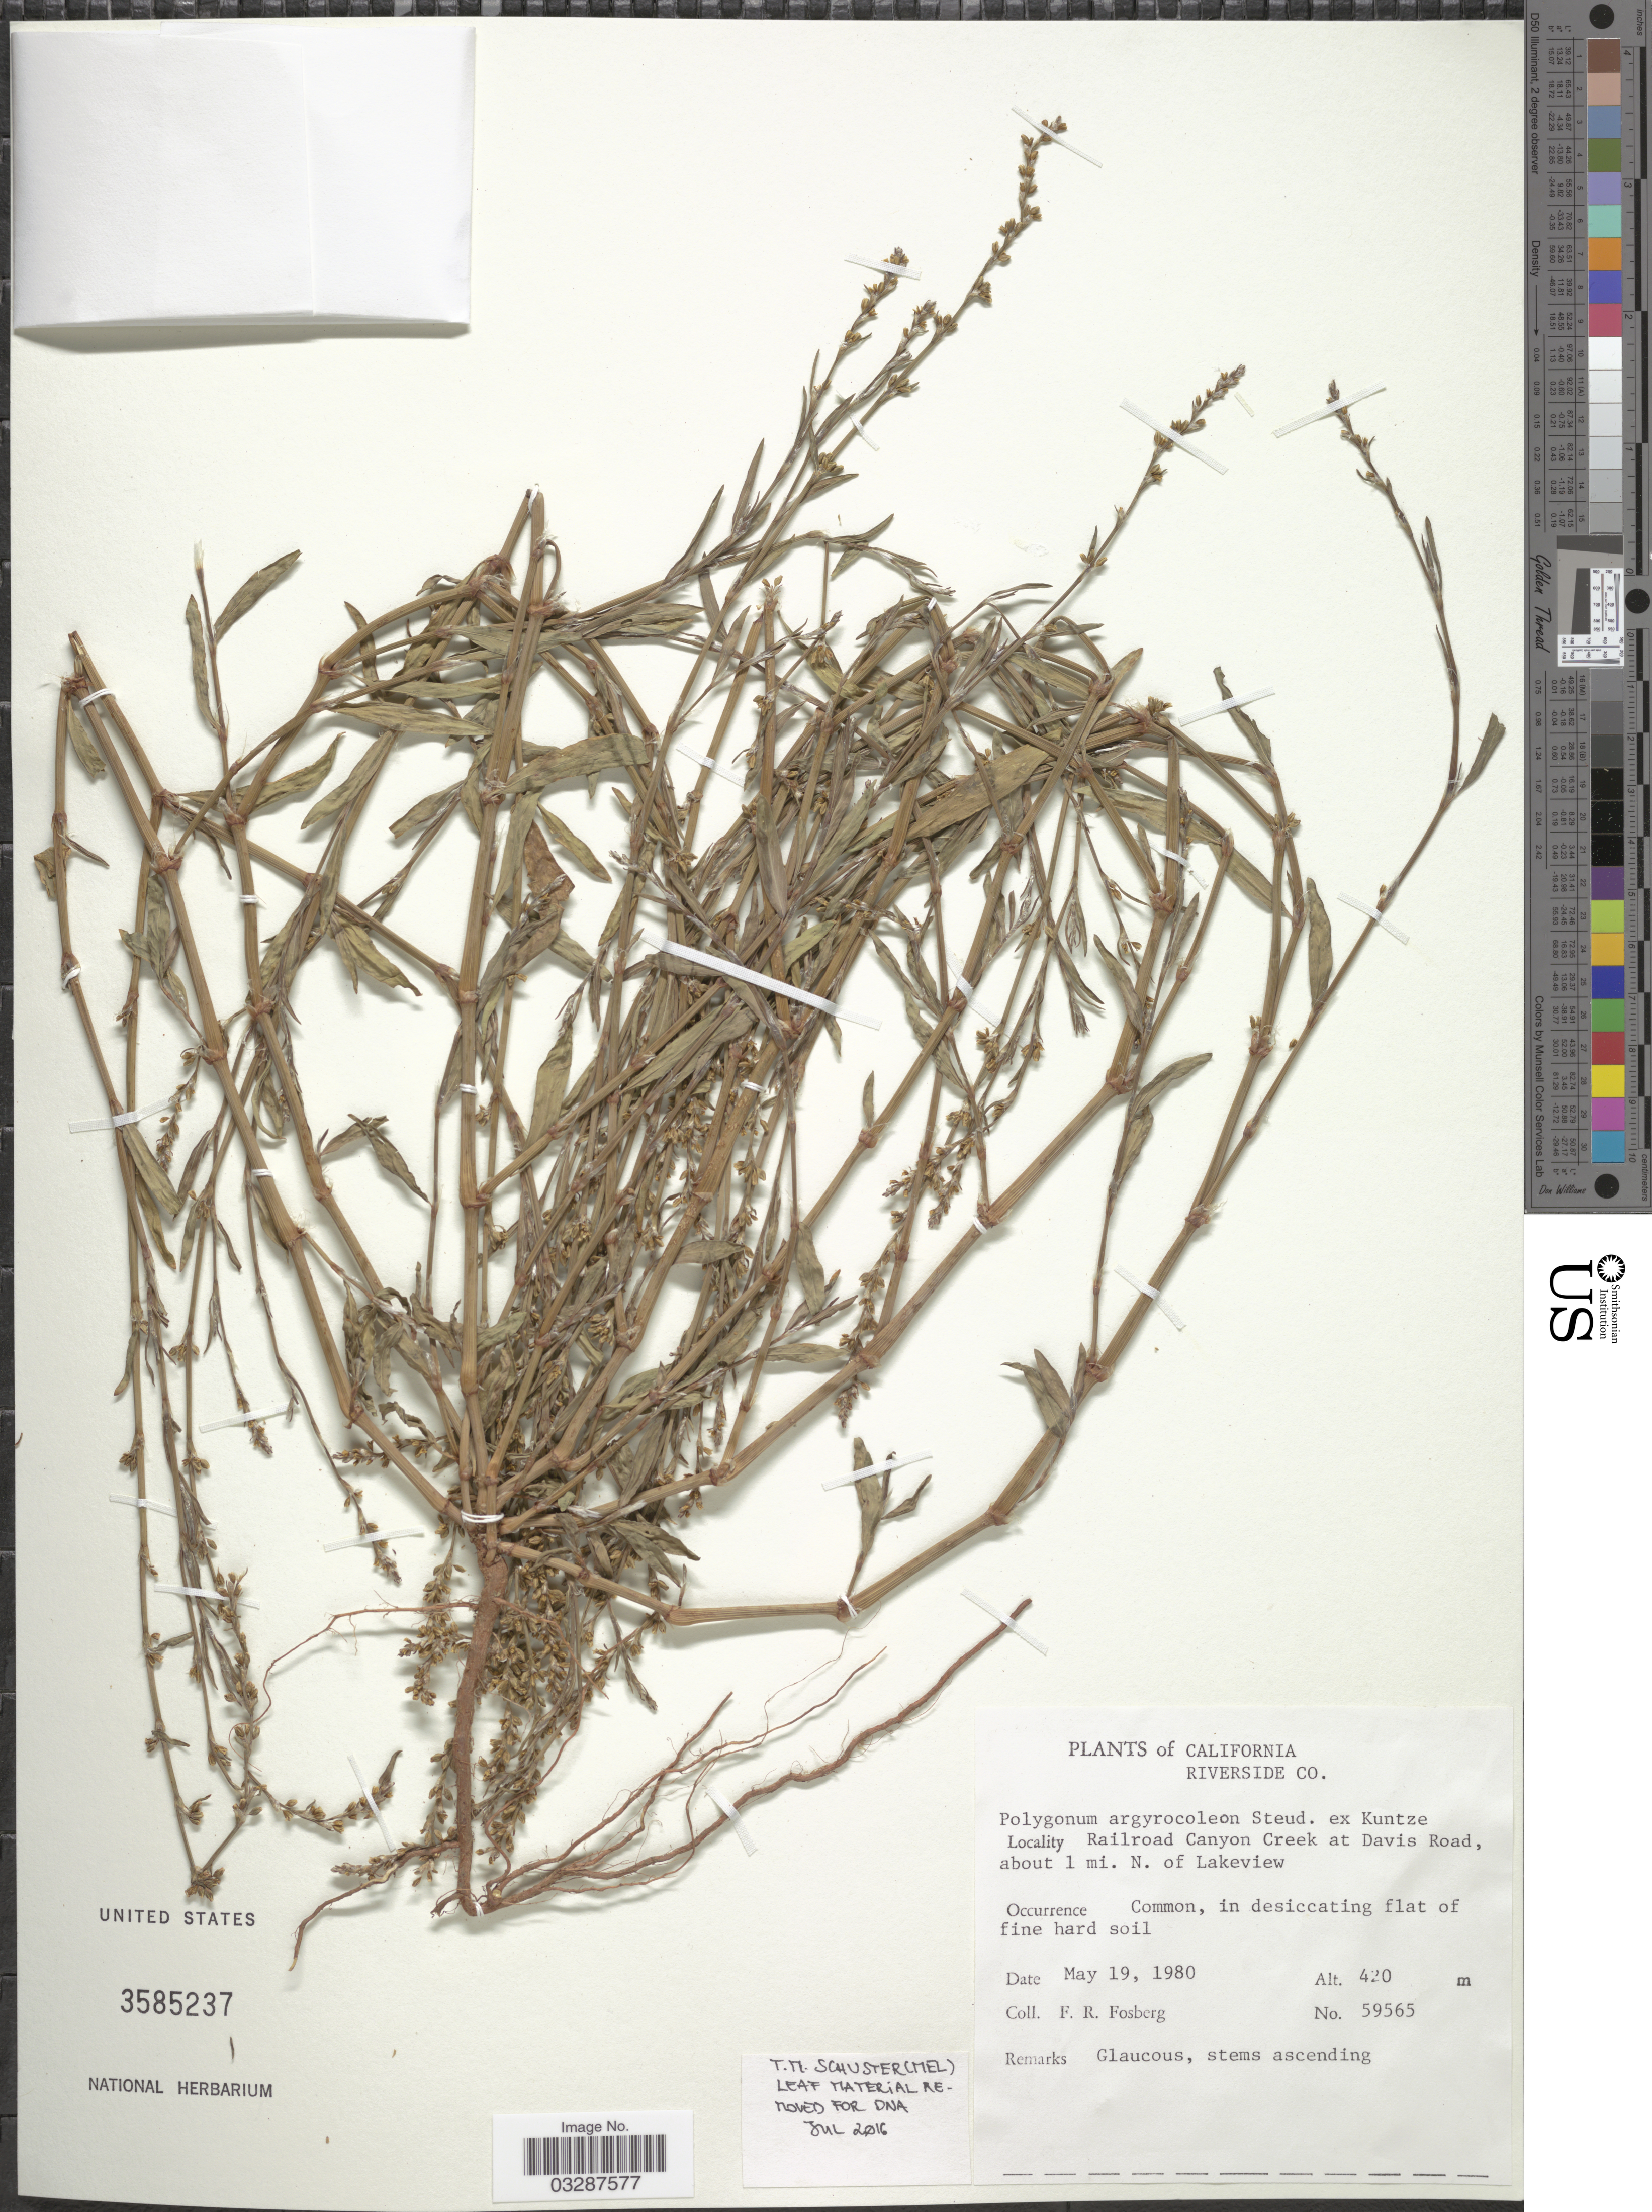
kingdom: Plantae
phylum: Tracheophyta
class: Magnoliopsida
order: Caryophyllales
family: Polygonaceae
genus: Polygonum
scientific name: Polygonum argyrocoleon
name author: Steud. ex Kunze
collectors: F. R. Fosberg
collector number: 59565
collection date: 1980-05-19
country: United States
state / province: California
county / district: Riverside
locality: Riverside Co. Railroad Canyon Creek at Davis Road, about 1 mi. N. of Lakeview.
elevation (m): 420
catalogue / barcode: US 3585237